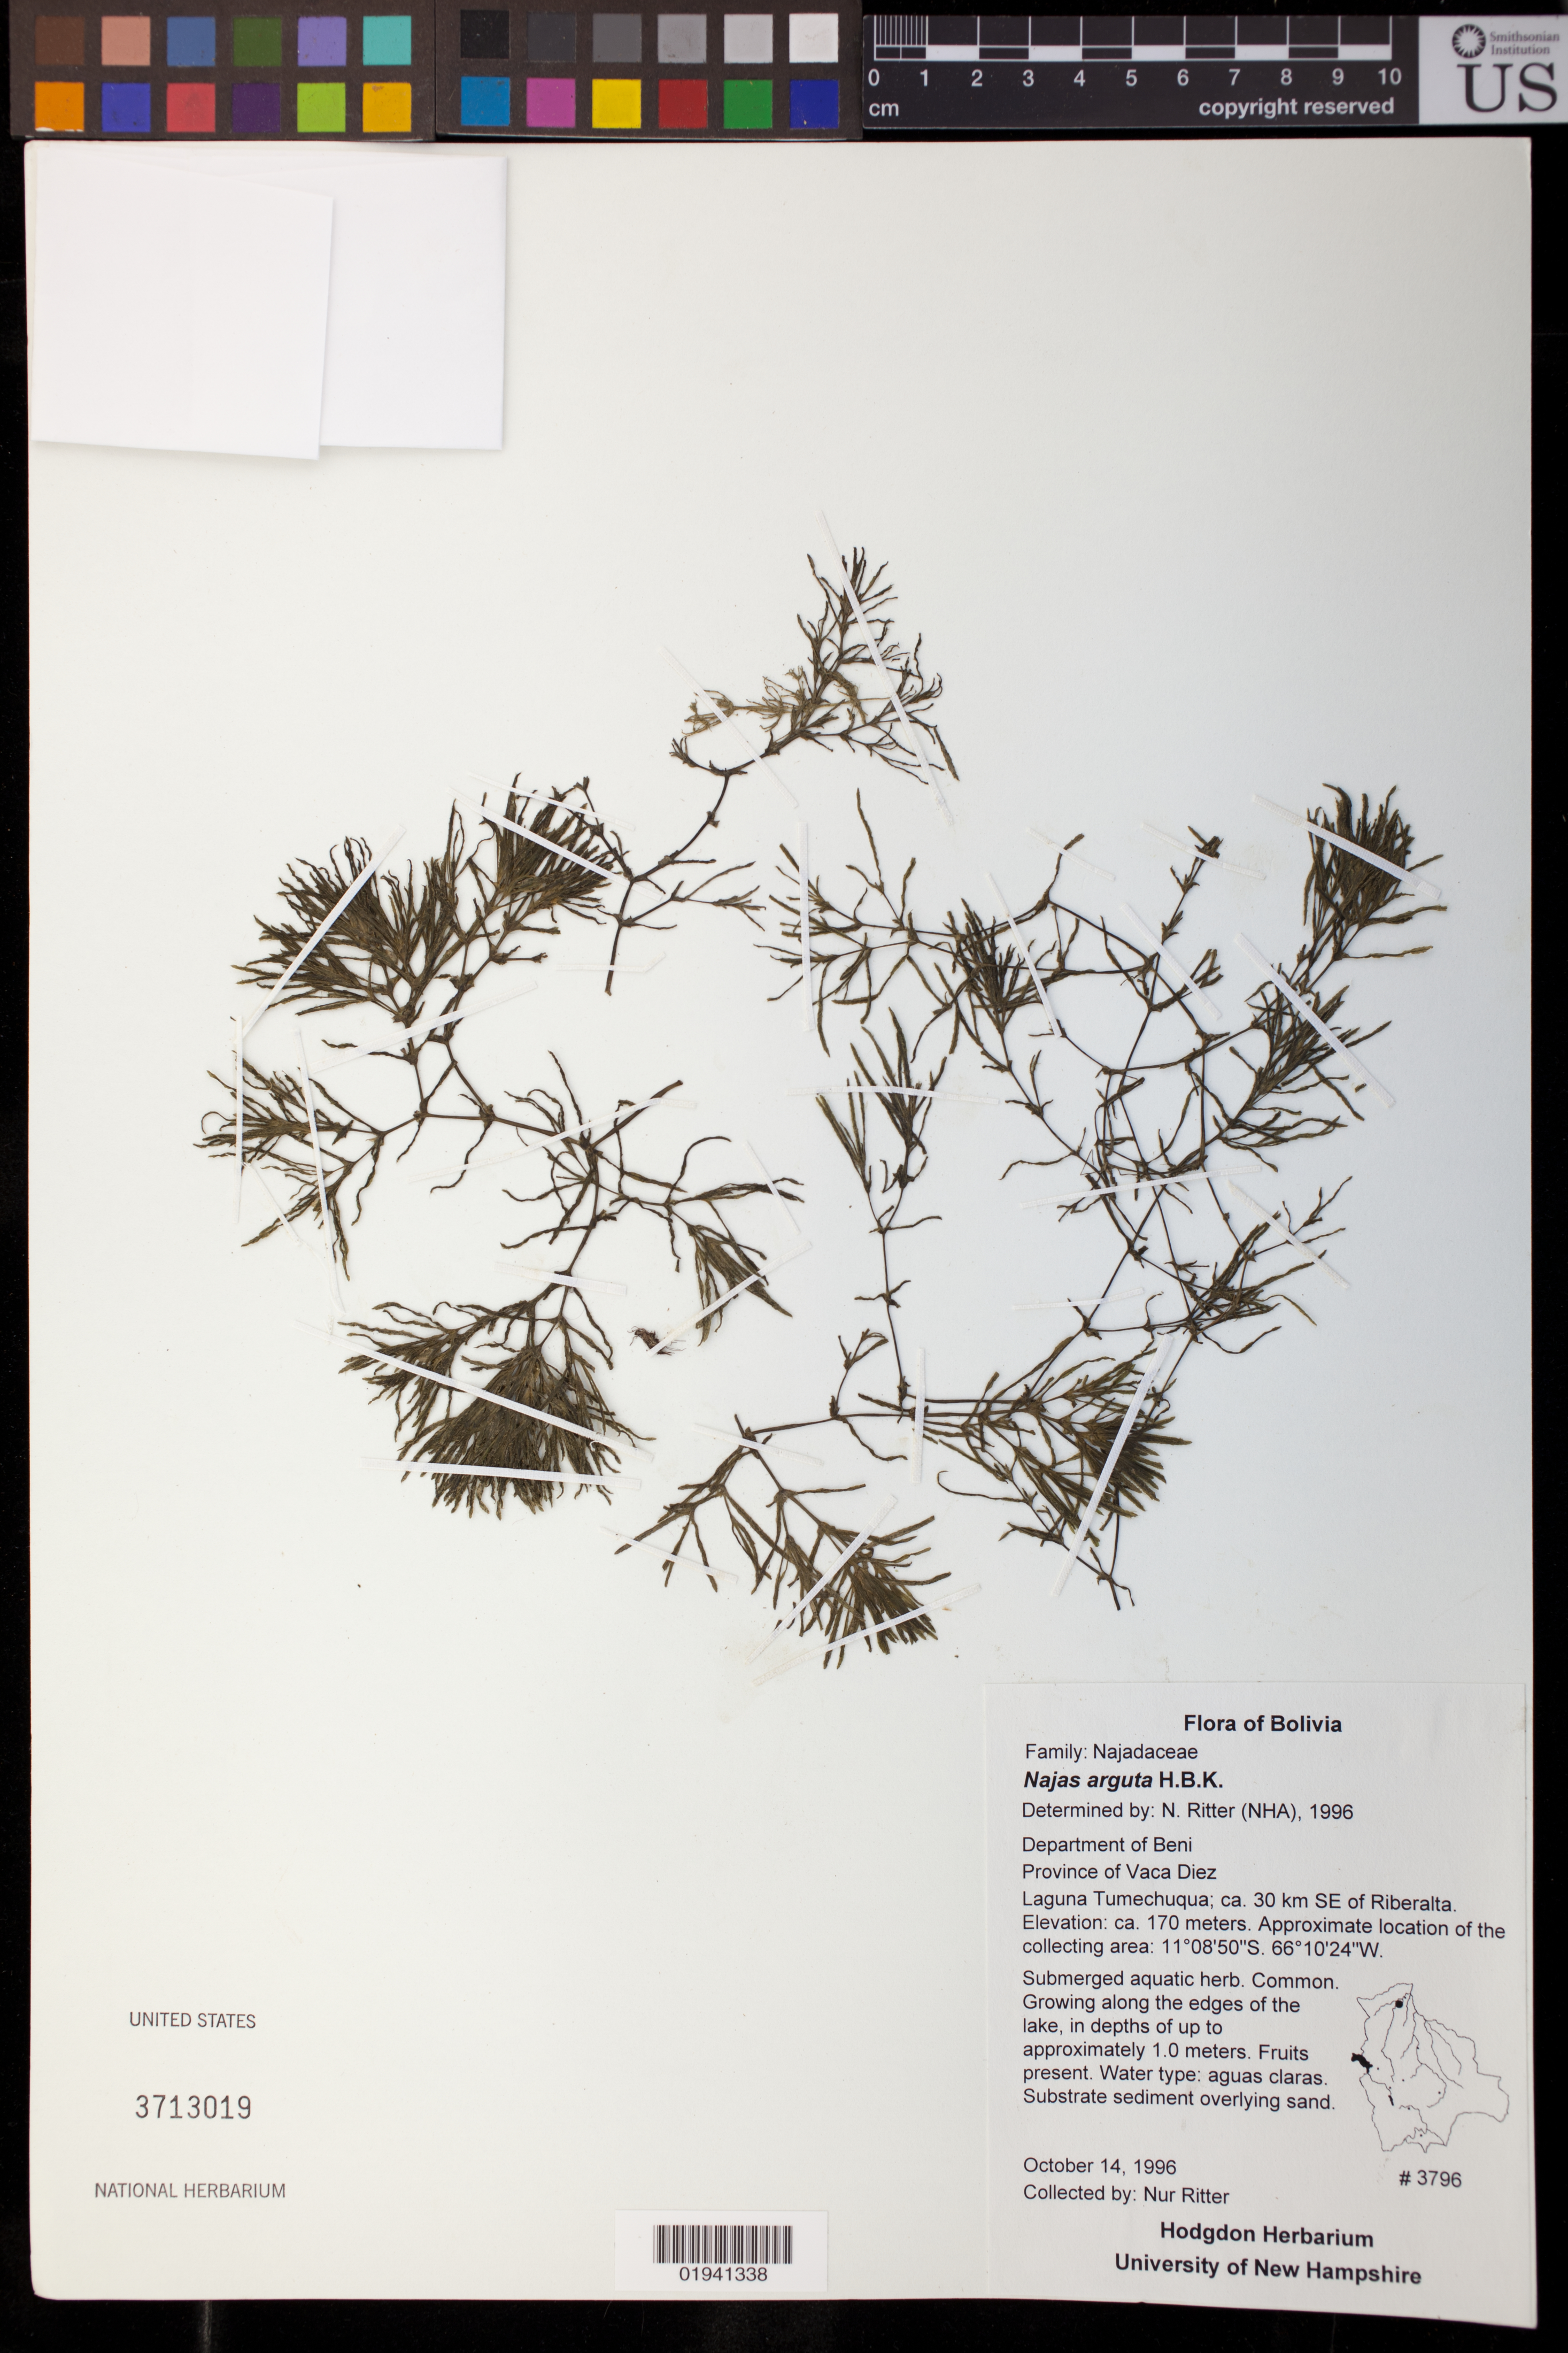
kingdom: Plantae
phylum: Tracheophyta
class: Liliopsida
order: Alismatales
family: Hydrocharitaceae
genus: Najas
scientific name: Najas arguta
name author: Kunth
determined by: Ritter, N.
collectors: N. Ritter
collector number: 3796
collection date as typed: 14 Oct 1996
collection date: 1996-10-14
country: Bolivia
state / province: Beni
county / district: Vaca Diez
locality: Laguna Tumechuqua; ca. 30 km SE of Riberalta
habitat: along edges of lake, in depths of up to 1.0 meters, water type is aguas claras, substrate sediment overlying sand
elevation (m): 170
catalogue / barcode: US 3713019